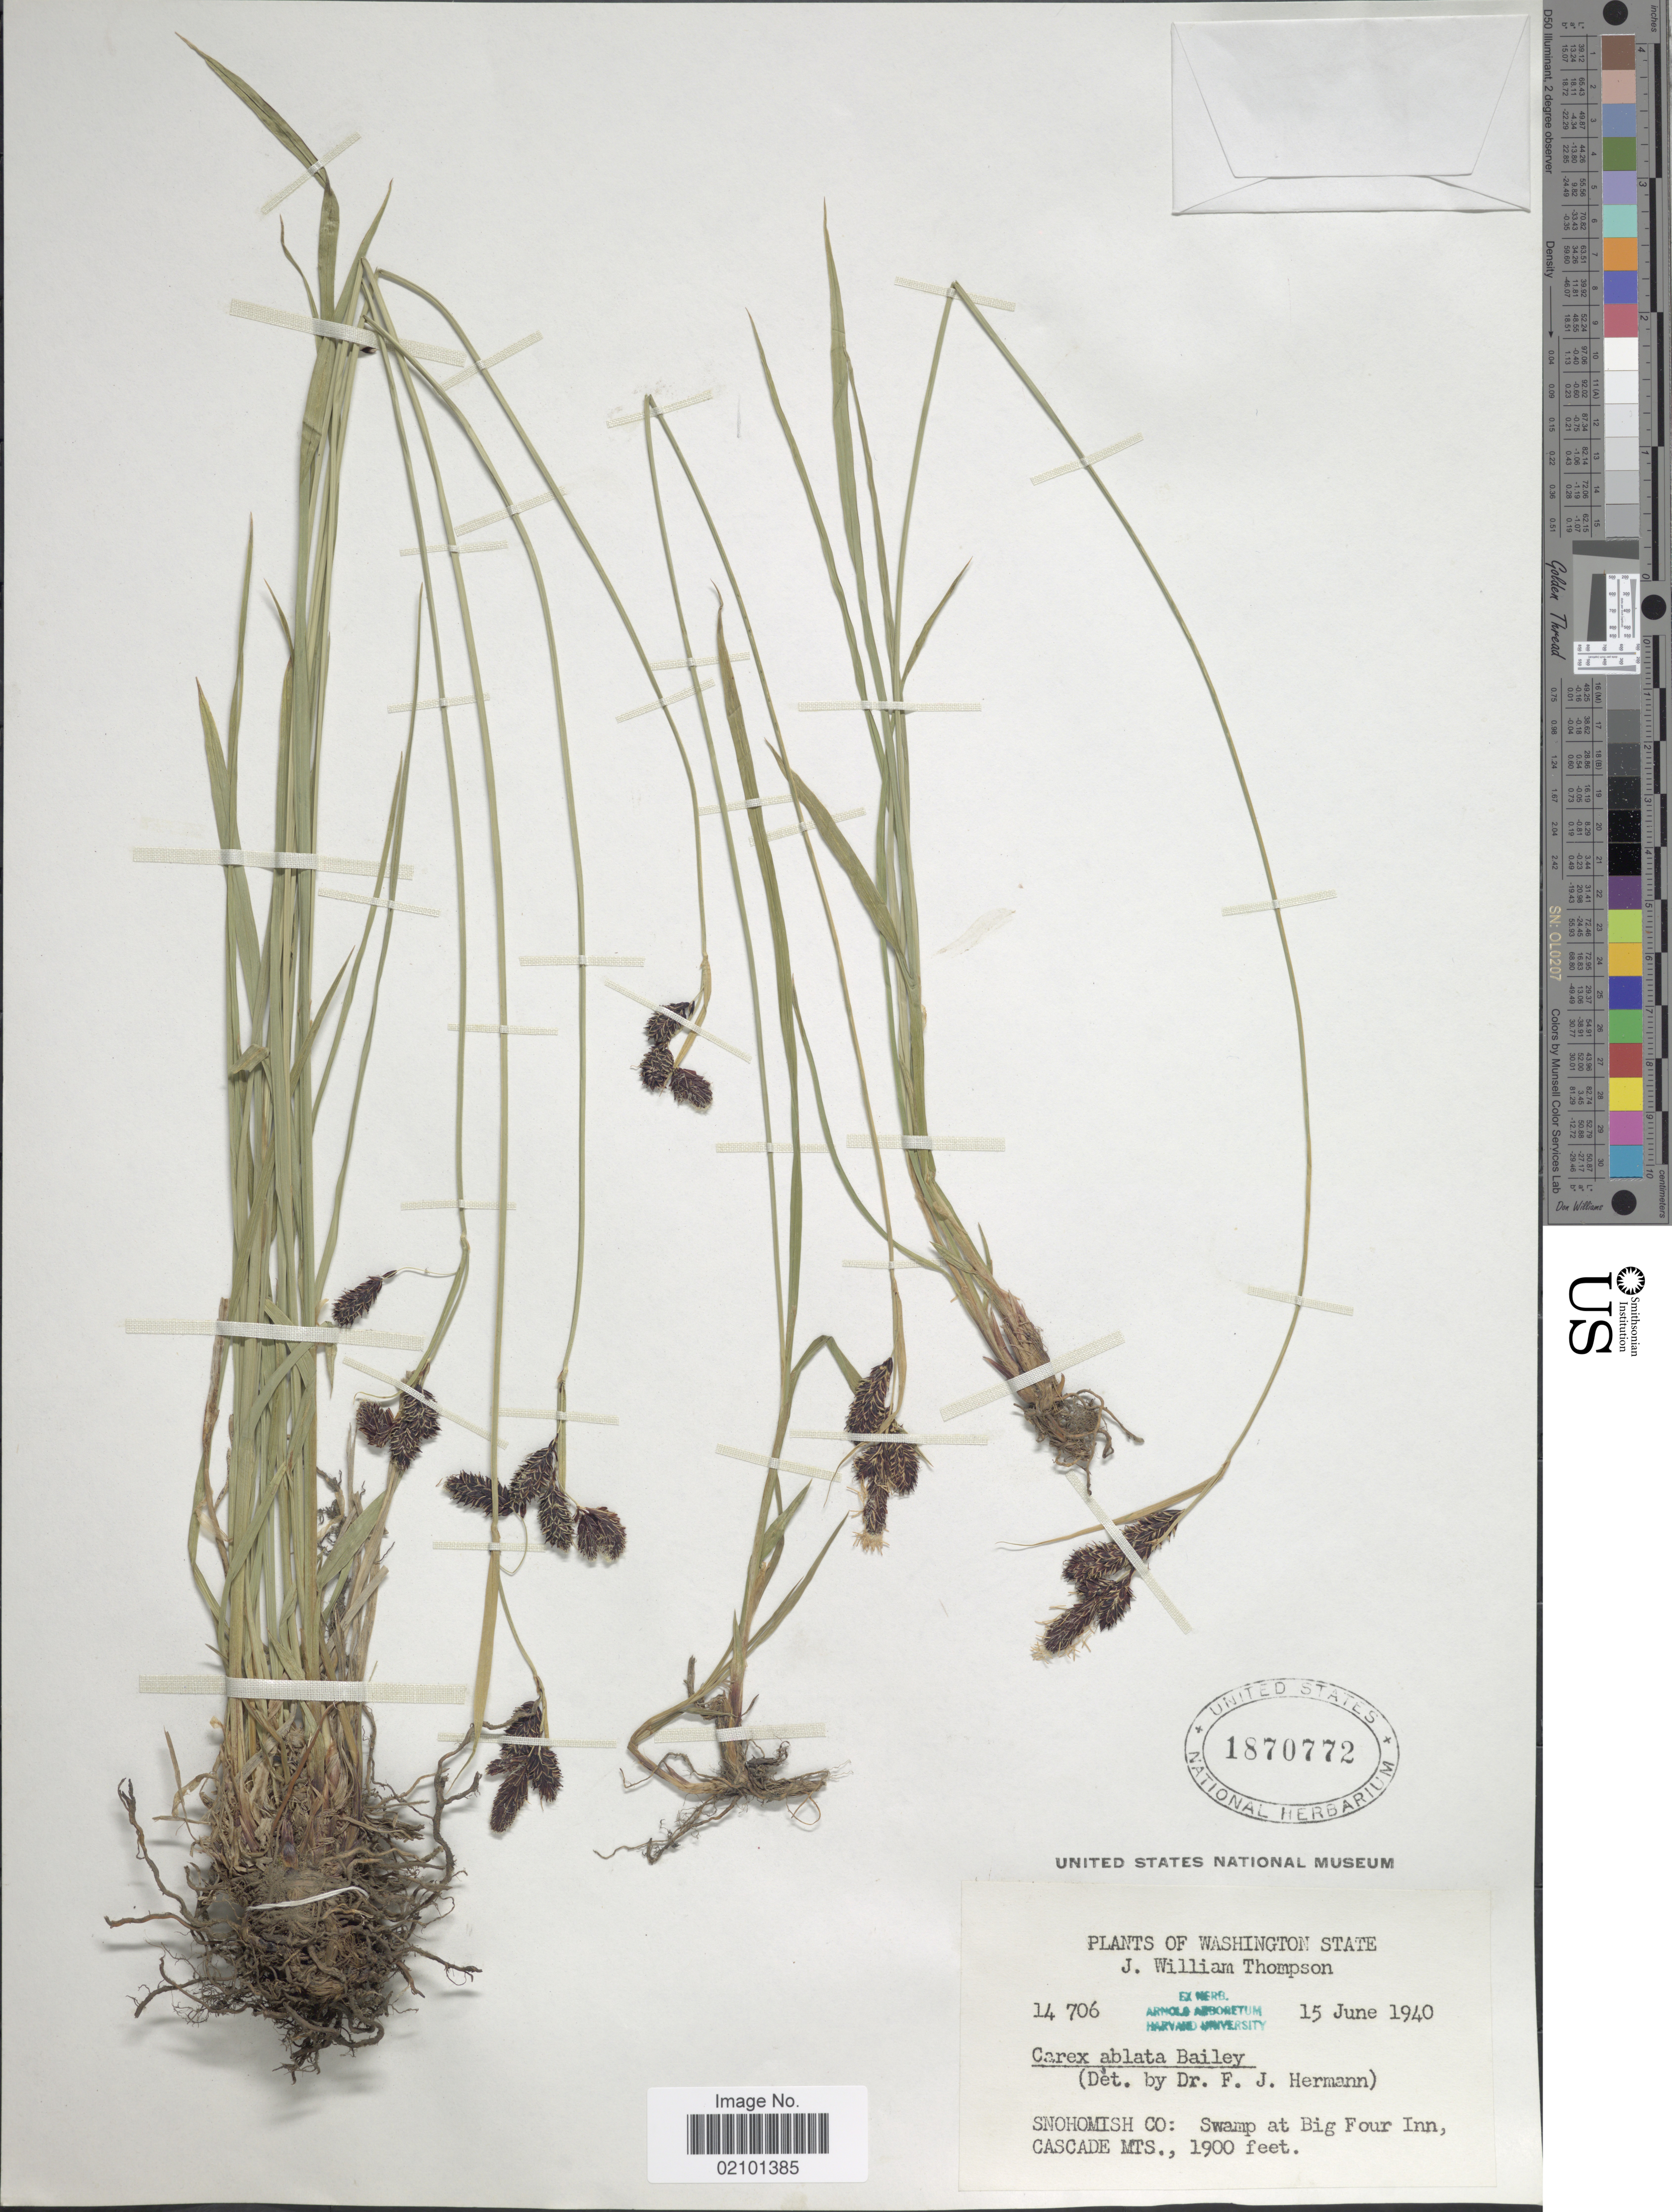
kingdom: Plantae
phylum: Tracheophyta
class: Liliopsida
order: Poales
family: Cyperaceae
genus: Carex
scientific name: Carex ablata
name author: L.H. Bailey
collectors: J. W. Thompson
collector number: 14706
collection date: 1940-06-15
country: United States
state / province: Washington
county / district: Snohomish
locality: Snohomish Co: Swamp at Big Four Inn, Cascade Mts.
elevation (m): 579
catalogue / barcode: US 1870772